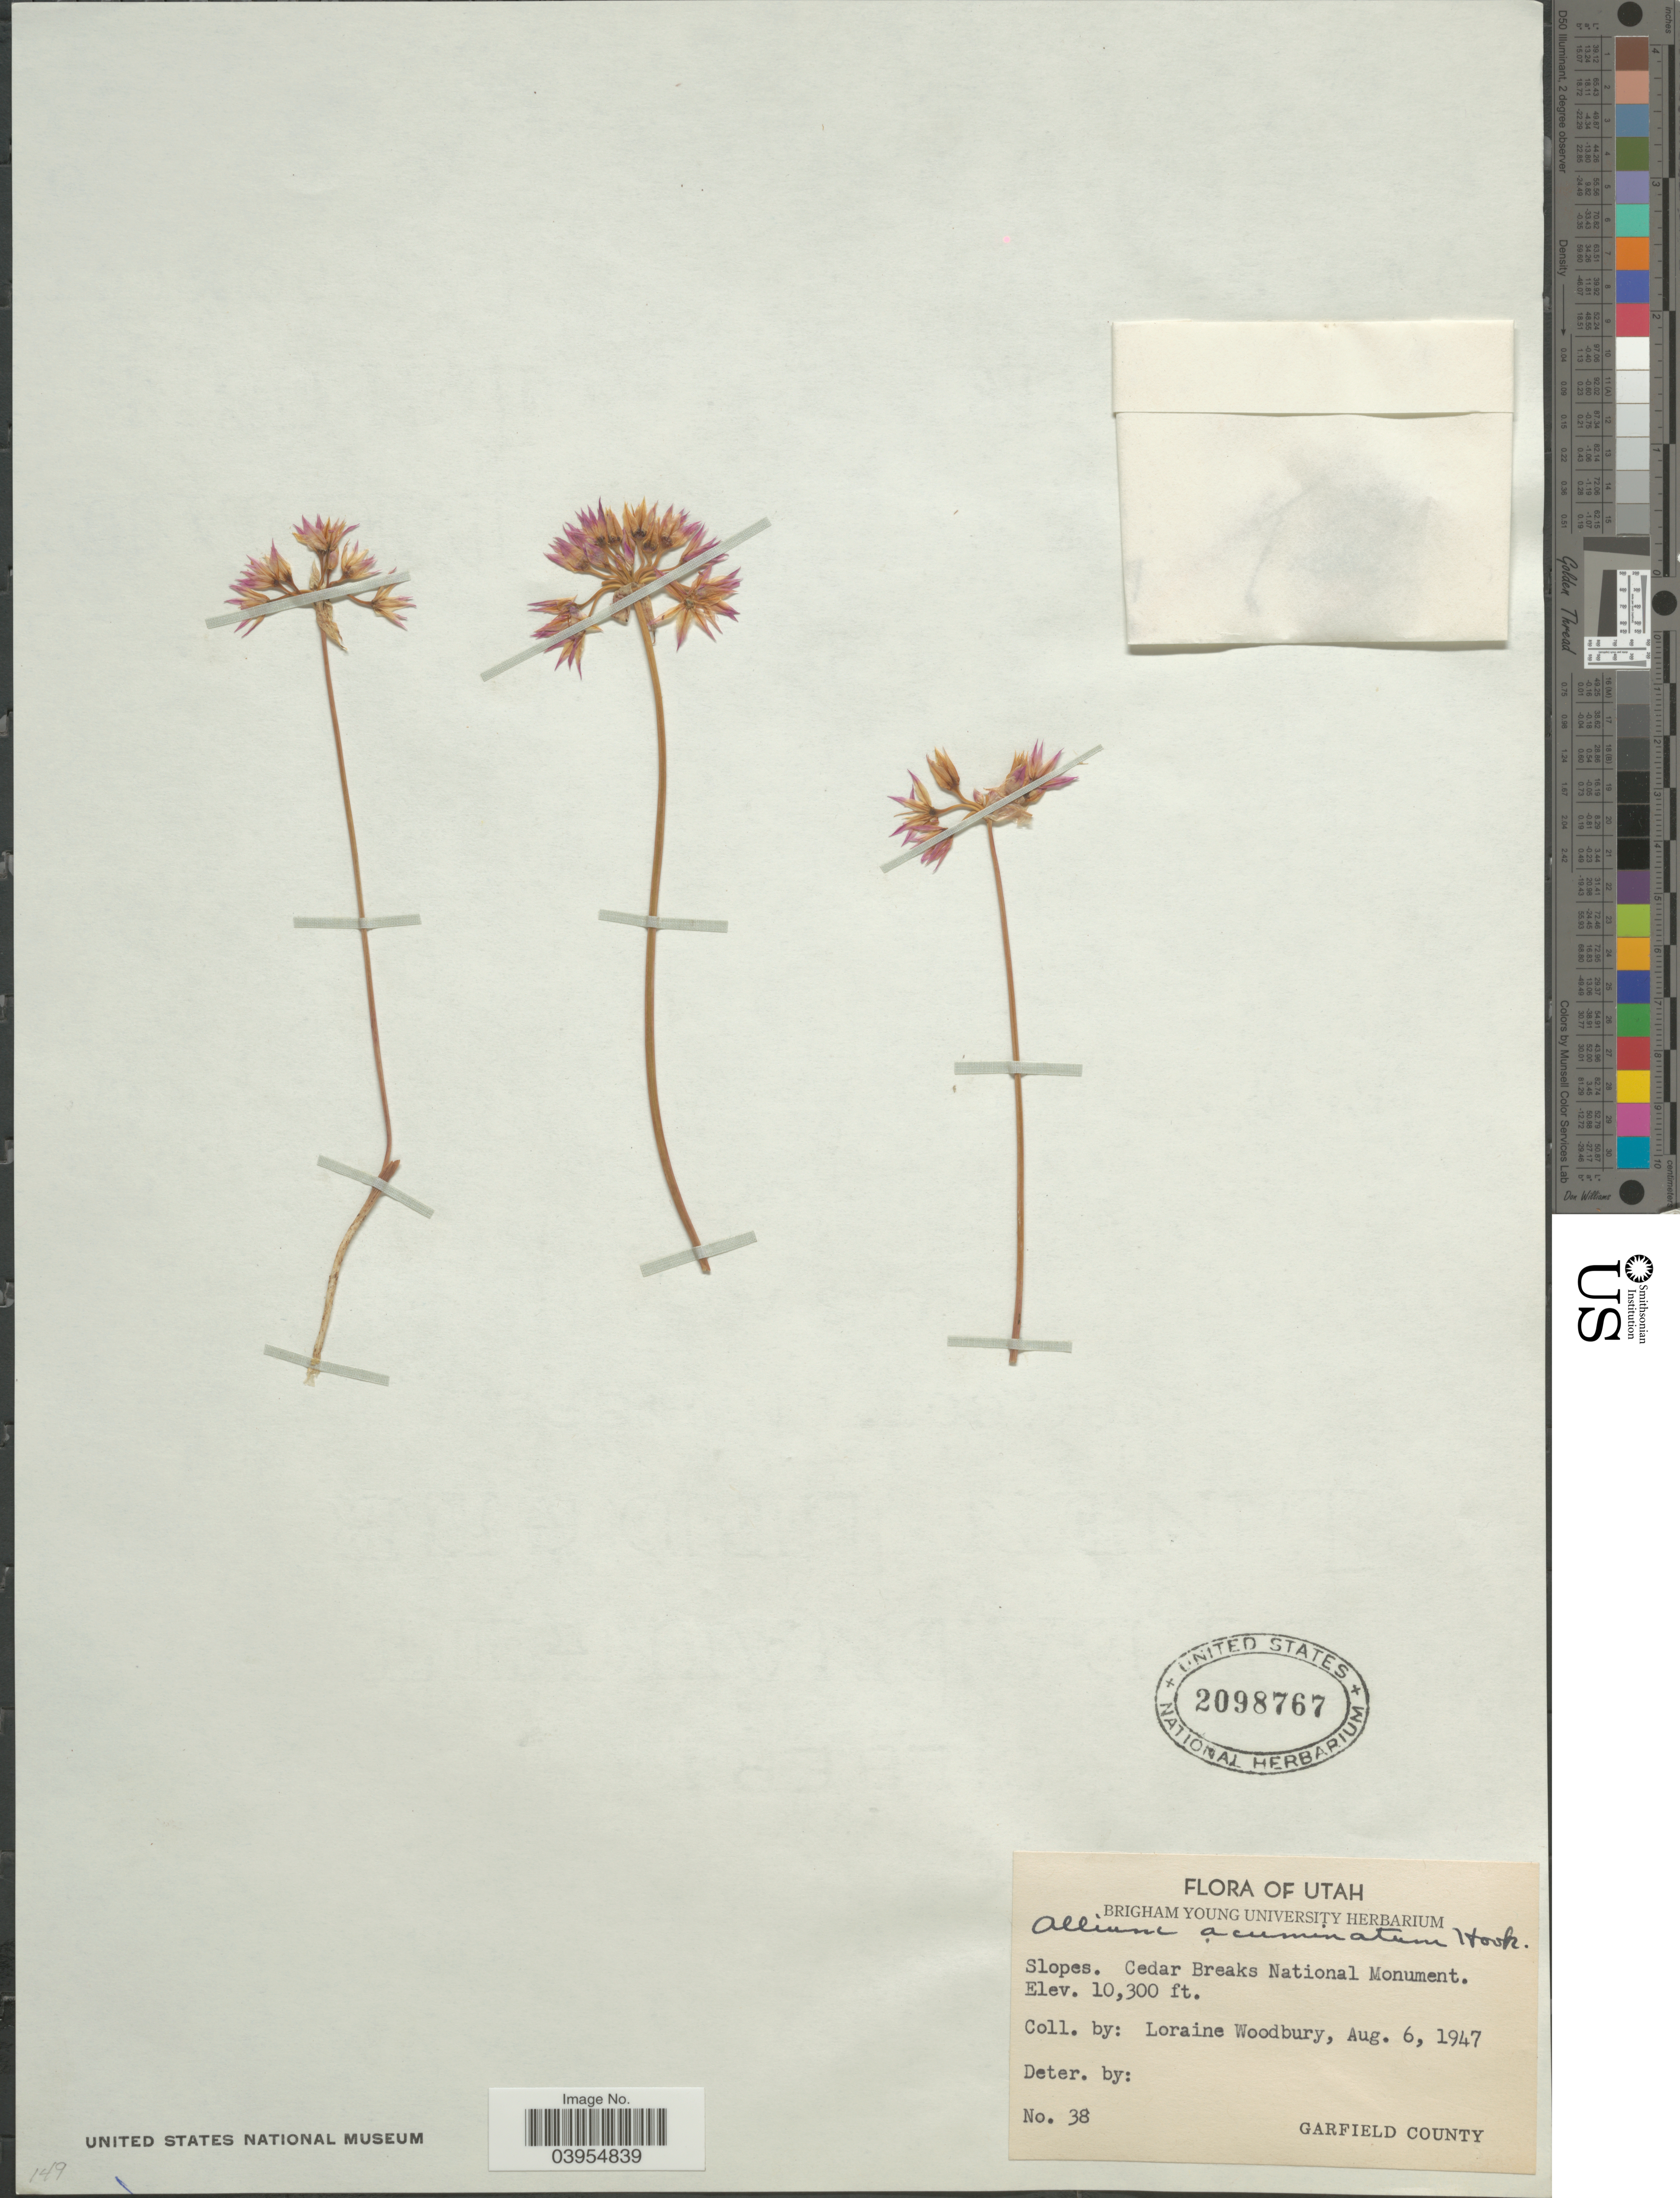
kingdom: Plantae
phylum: Tracheophyta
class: Liliopsida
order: Asparagales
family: Amaryllidaceae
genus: Allium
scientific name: Allium acuminatum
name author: Hook.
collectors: L. Woodbury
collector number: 38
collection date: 1947-08-06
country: United States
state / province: Utah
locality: Slopes. Cedar Breaks National Monument. Garfield County.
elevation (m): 3139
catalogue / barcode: US 2098767